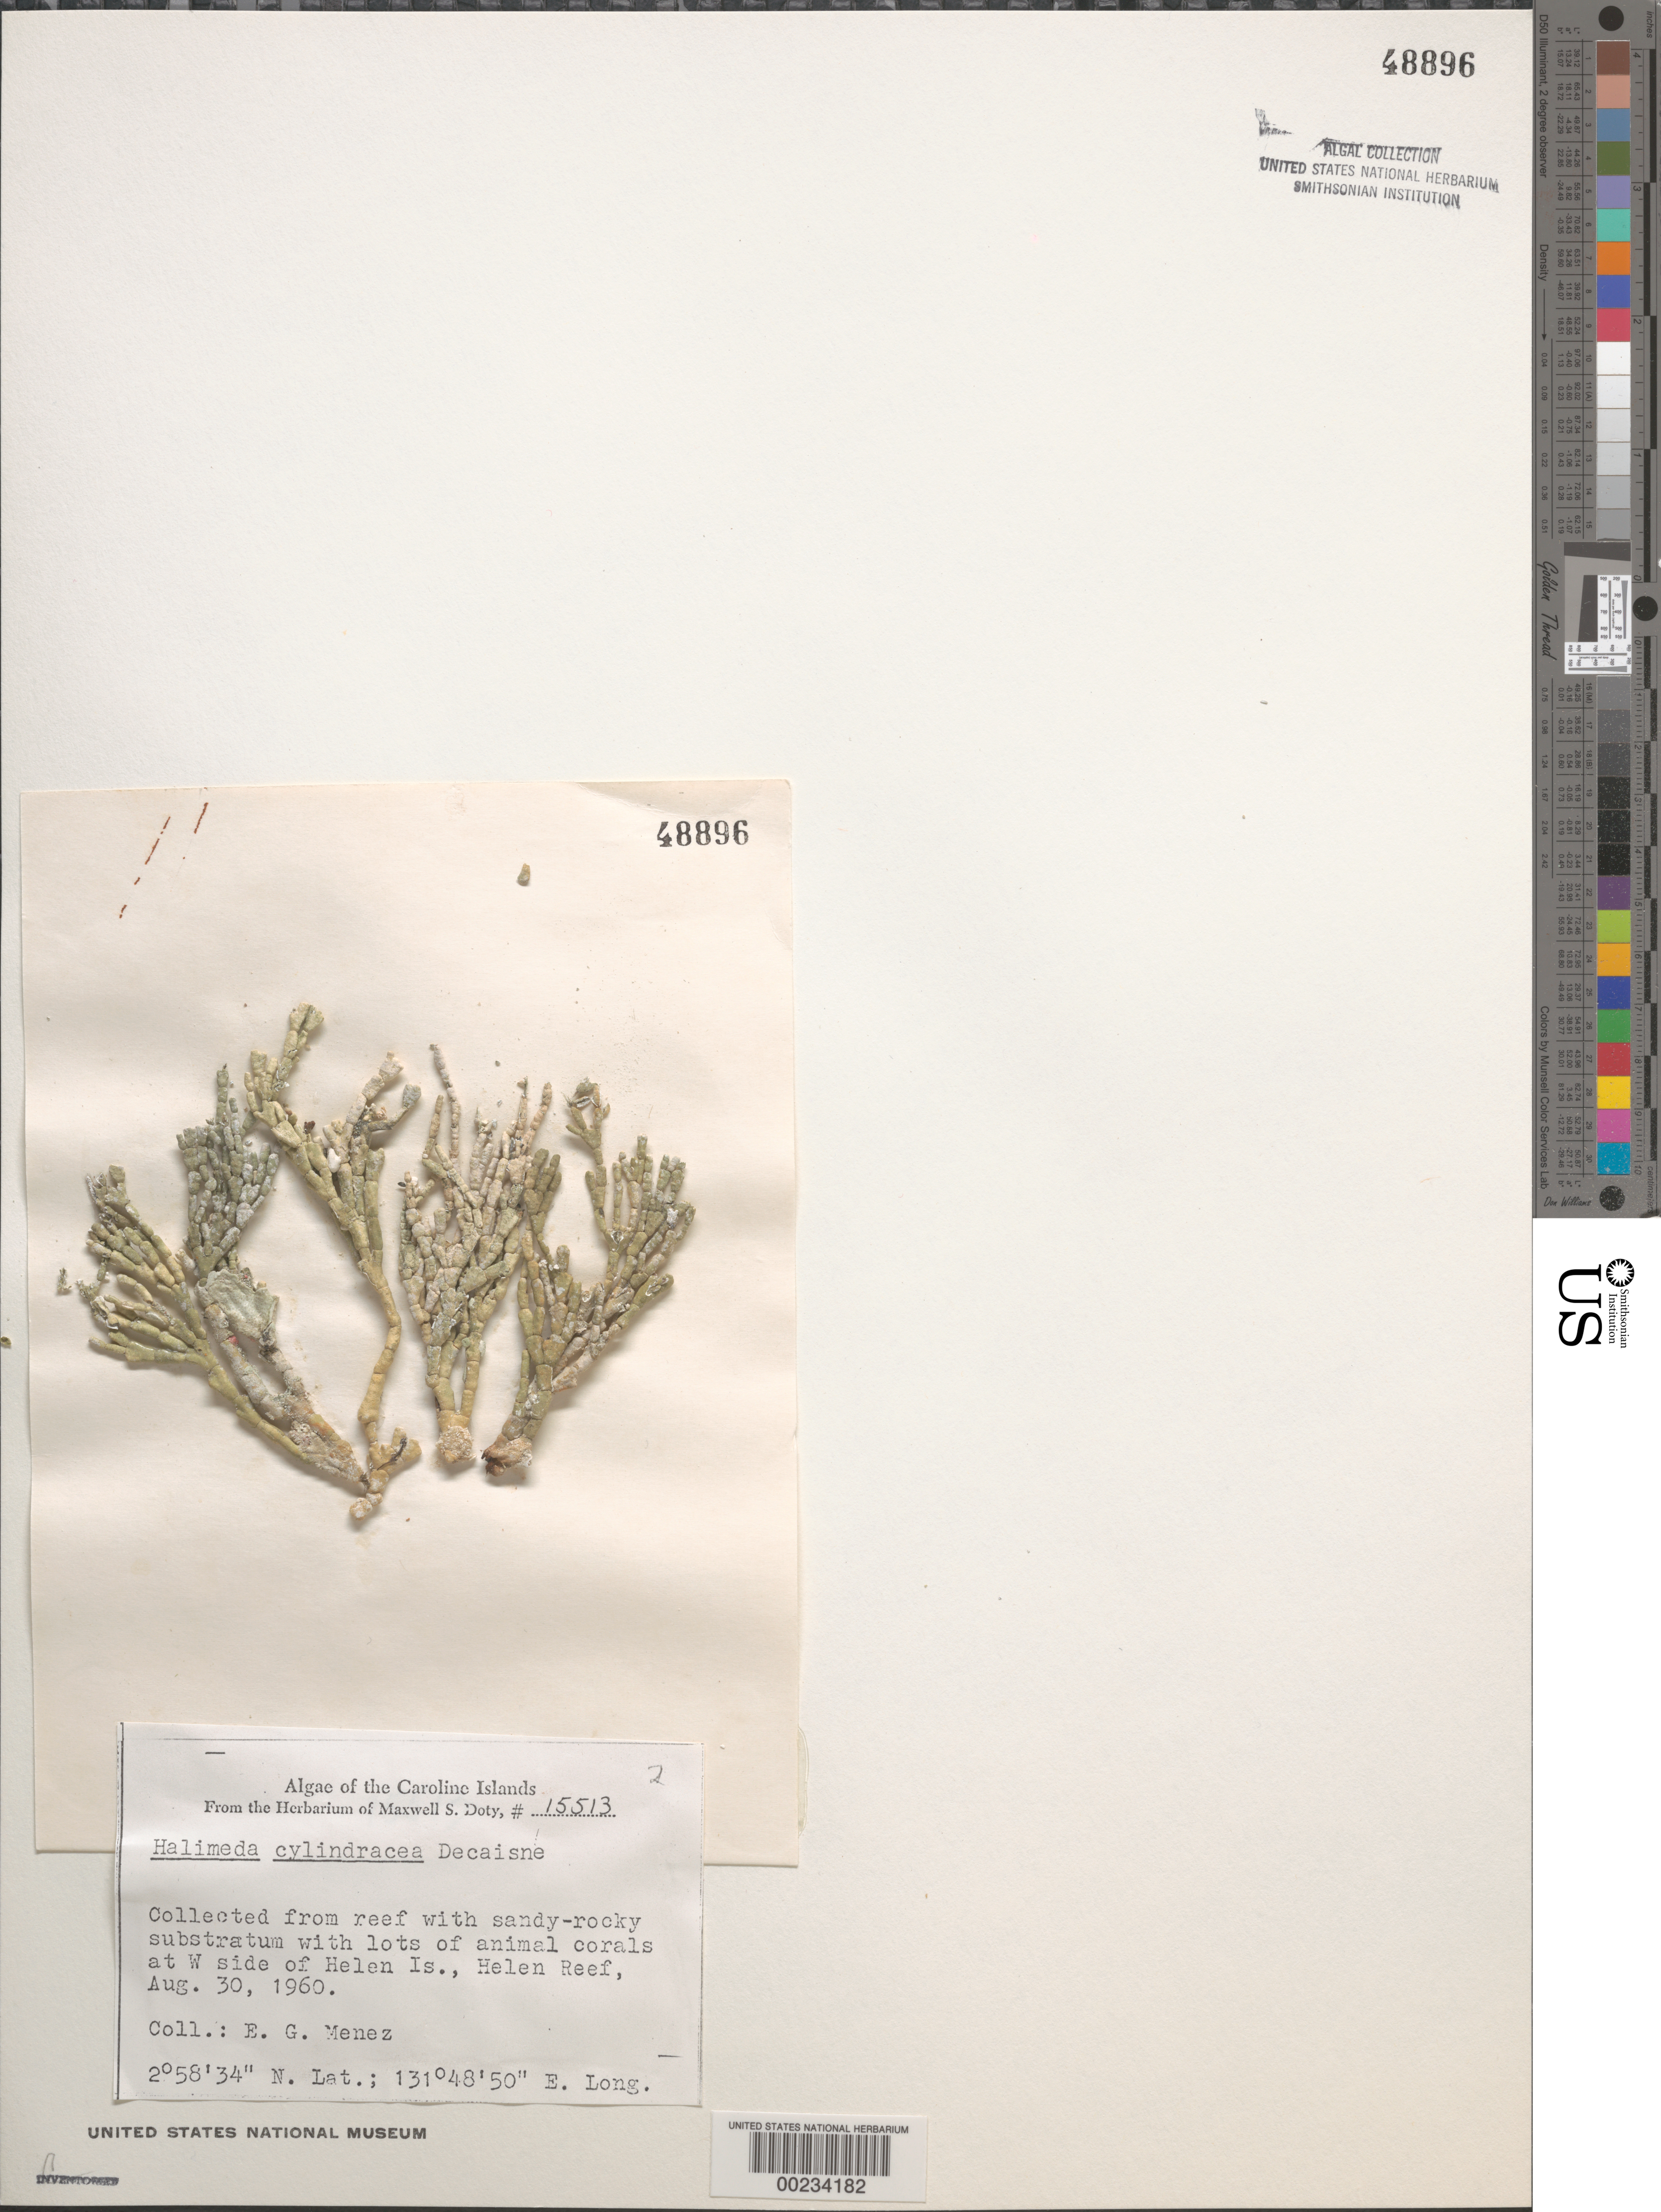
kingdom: Plantae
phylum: Chlorophyta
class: Ulvophyceae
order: Bryopsidales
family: Halimedaceae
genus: Halimeda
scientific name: Halimeda cylindracea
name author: Decne.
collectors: Meñez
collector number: MSD 15513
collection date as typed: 30 Aug 1960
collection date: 1960-08-30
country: Palau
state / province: Belau Outliers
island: Helen Atoll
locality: Helen Reef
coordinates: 2 58' 34" N, 131 48' 50" E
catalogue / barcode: US 48896